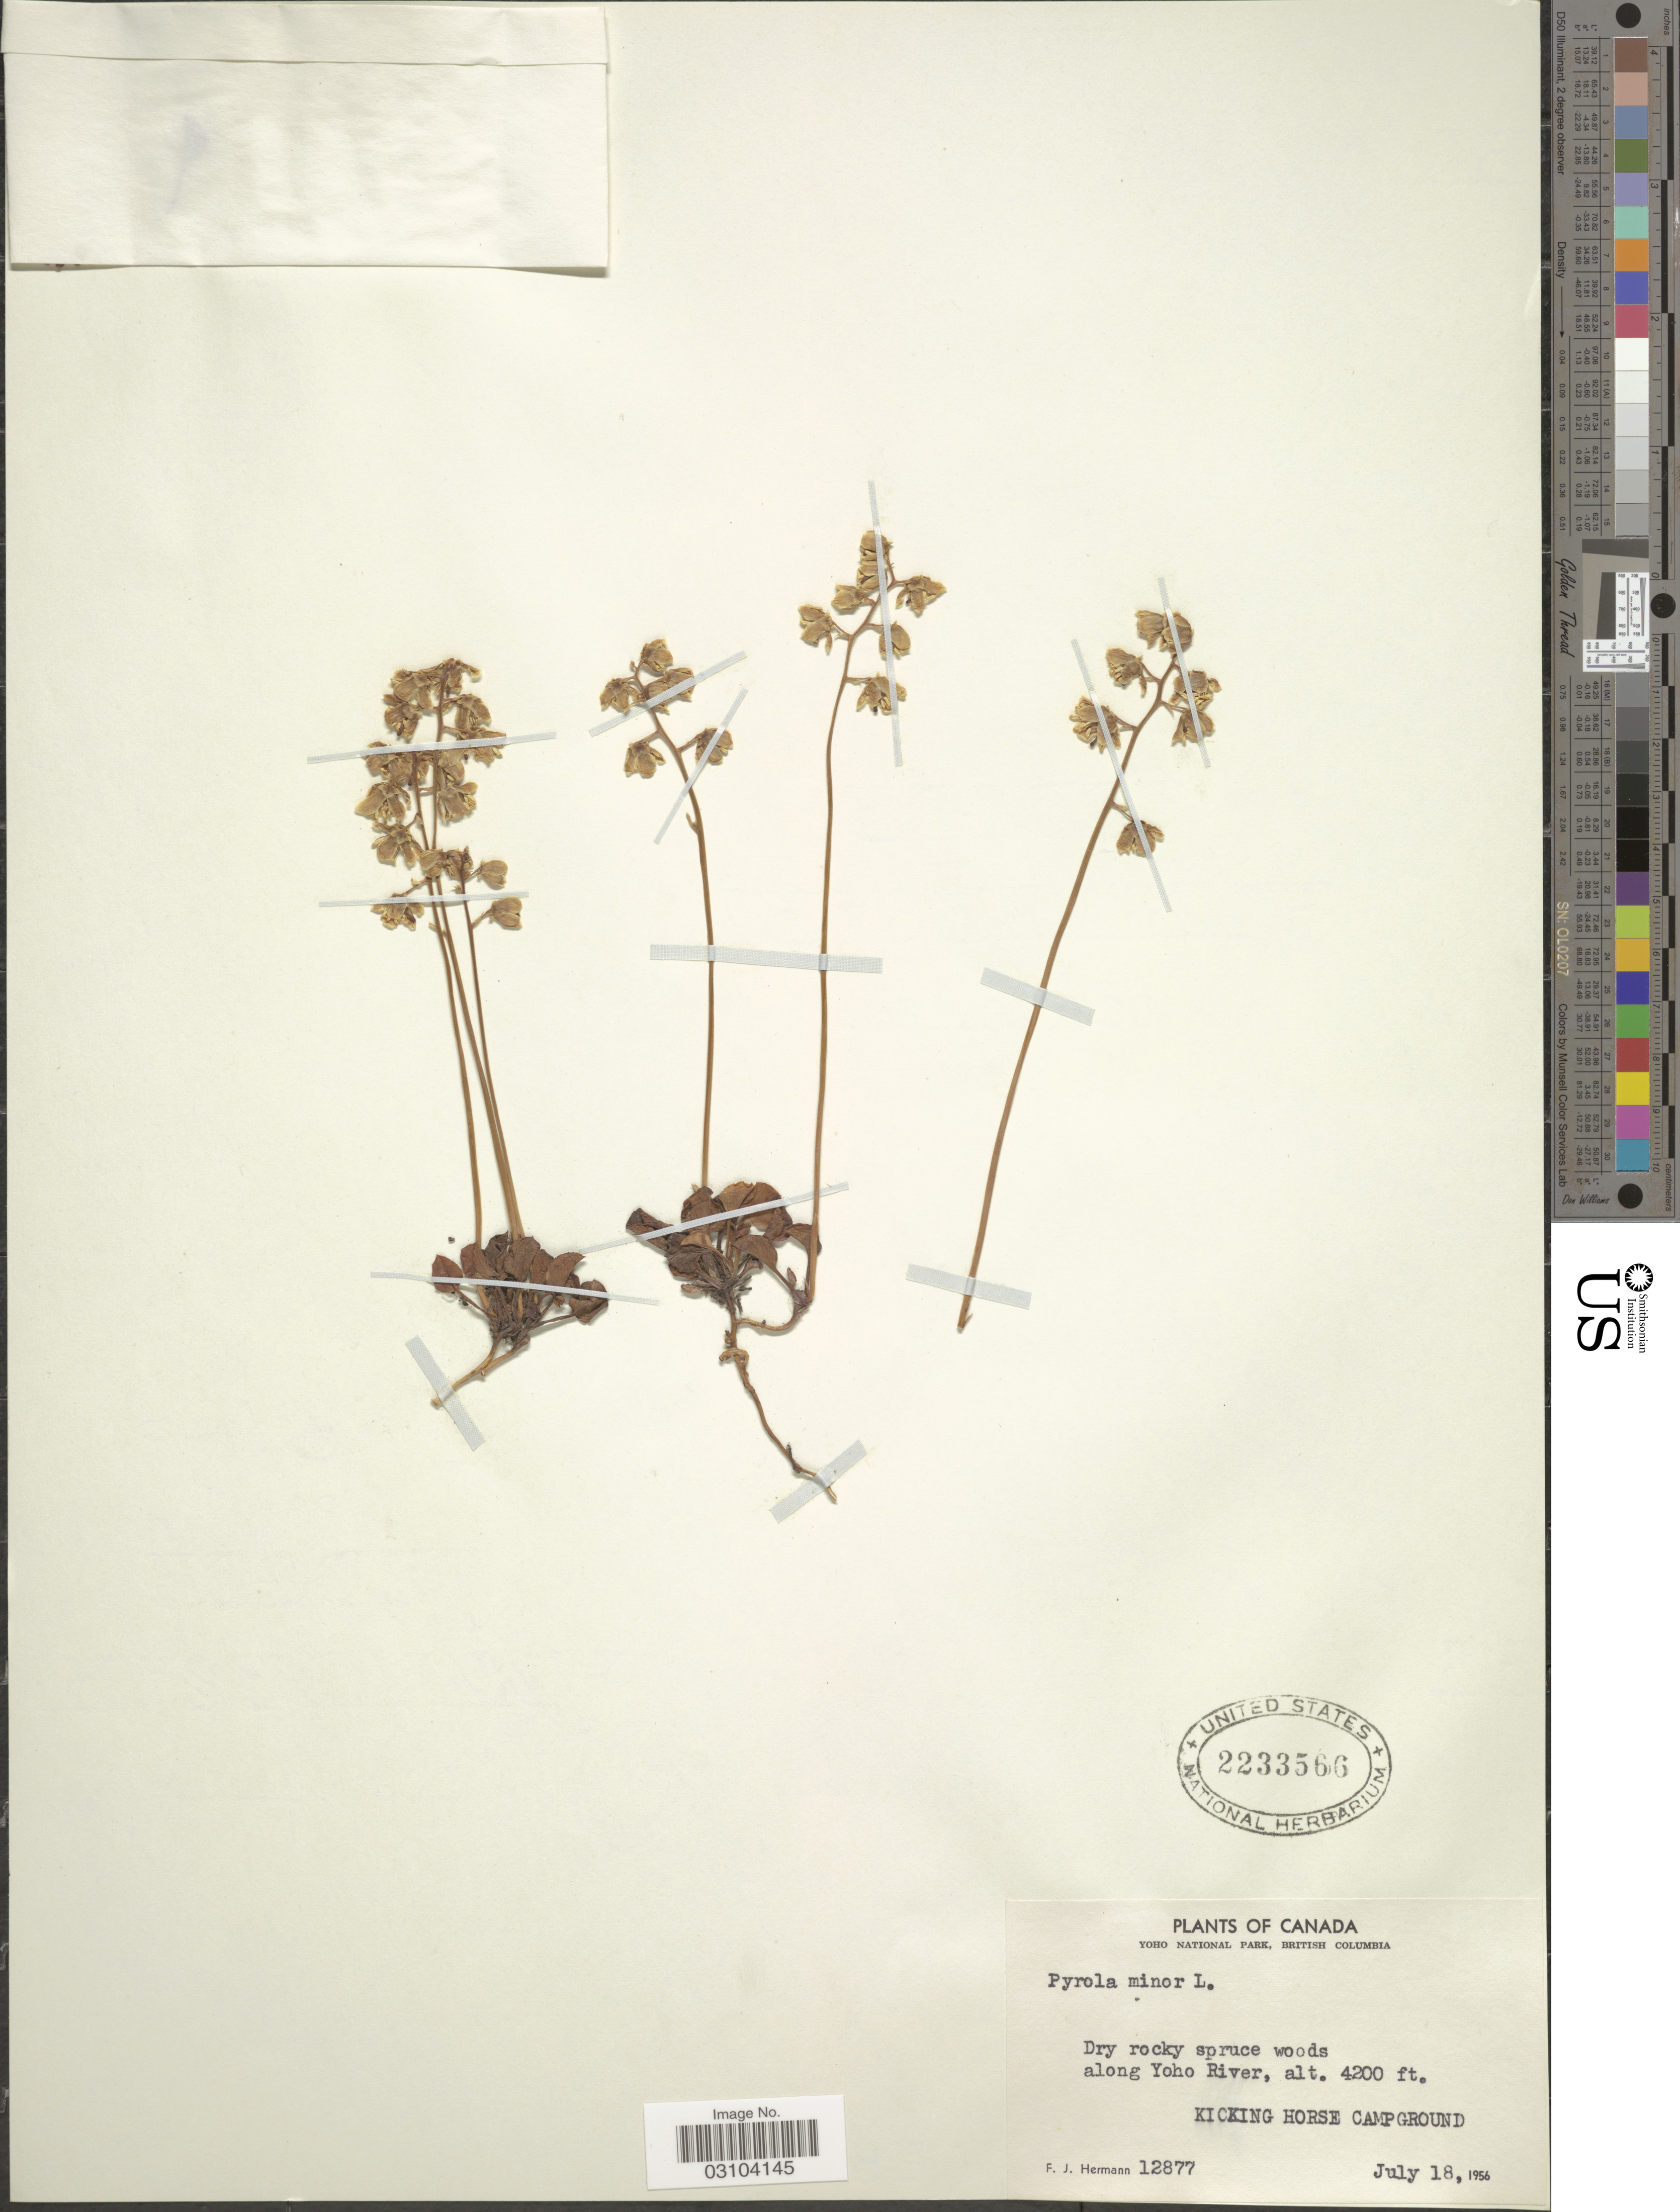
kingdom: Plantae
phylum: Tracheophyta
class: Magnoliopsida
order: Ericales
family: Ericaceae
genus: Pyrola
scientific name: Pyrola minor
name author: L.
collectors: F. J. Hermann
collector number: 12877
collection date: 1956-07-18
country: Canada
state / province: British Columbia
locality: Yoho National Park, Along Yoho River, Kicking Horse Campground.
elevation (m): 1280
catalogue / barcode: US 2233566